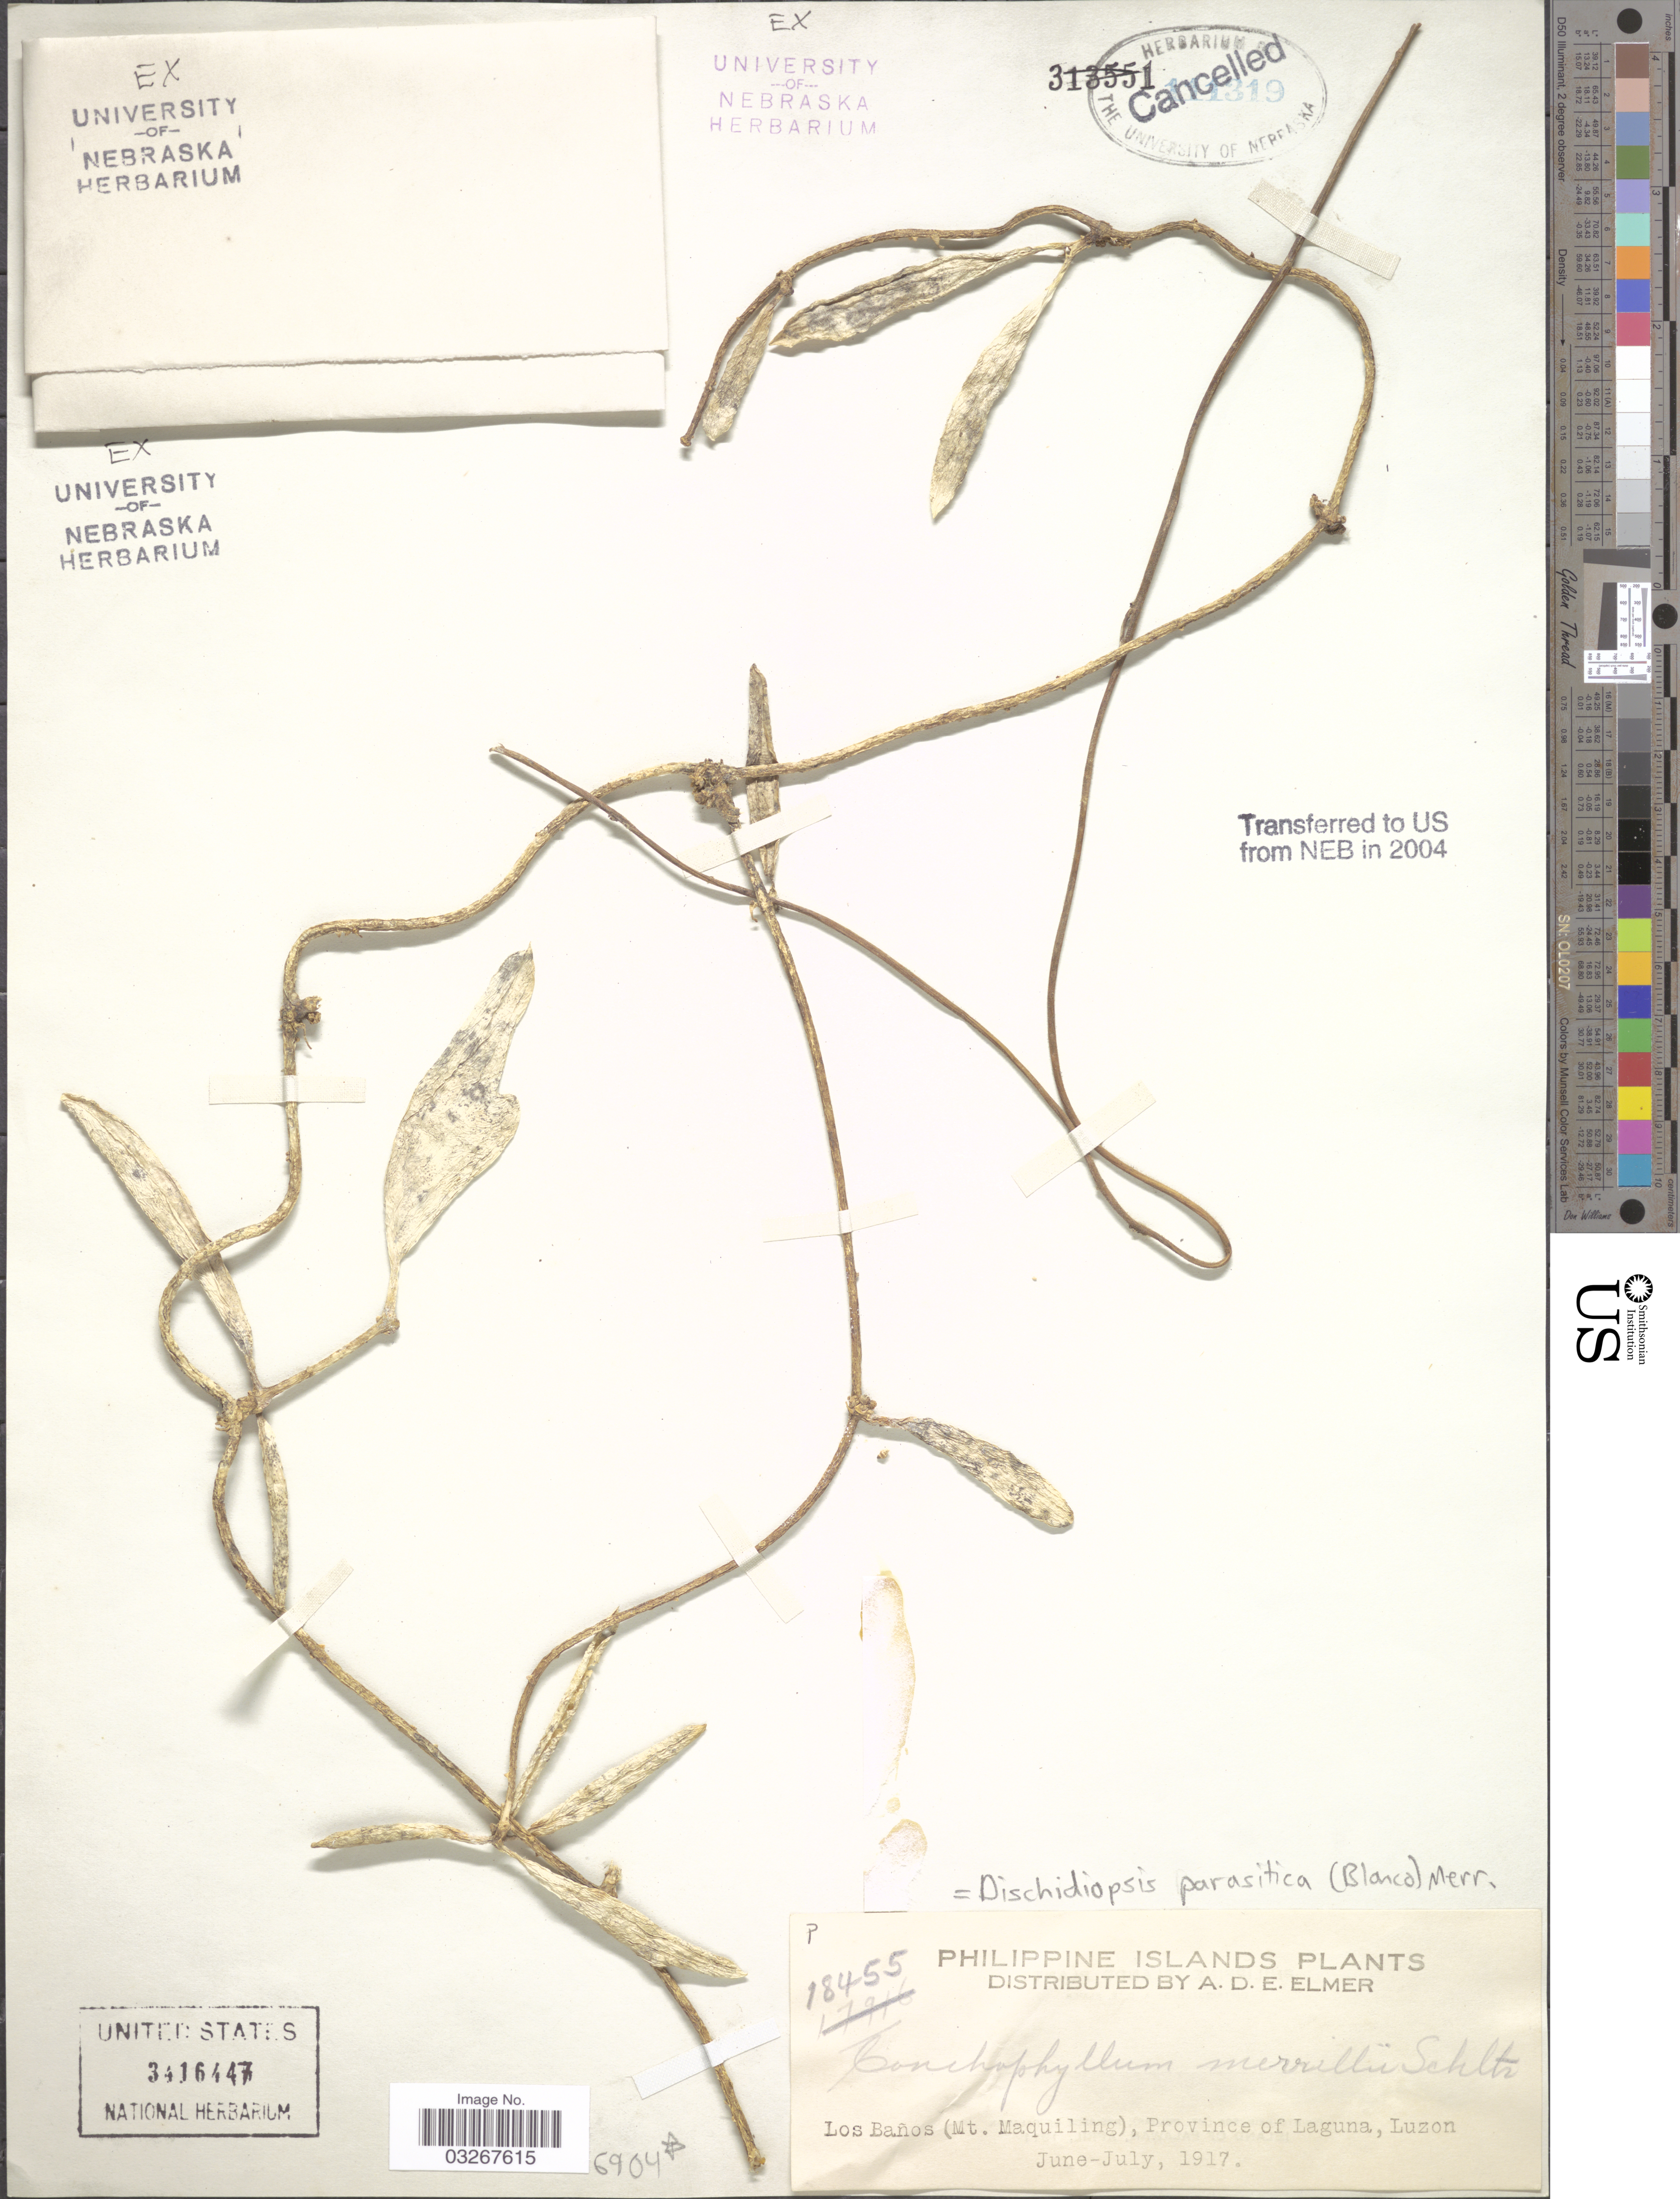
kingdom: Plantae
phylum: Tracheophyta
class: Magnoliopsida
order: Gentianales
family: Apocynaceae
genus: Dischidiopsis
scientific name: Dischidiopsis parasitica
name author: (Blanco) Merr.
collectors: A. D. E. Elmer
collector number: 18455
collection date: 1917-06/1917-07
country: Philippines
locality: Los Baños (Mt. Maquiling), Province of Laguna, Luzon.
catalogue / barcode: US 3416447